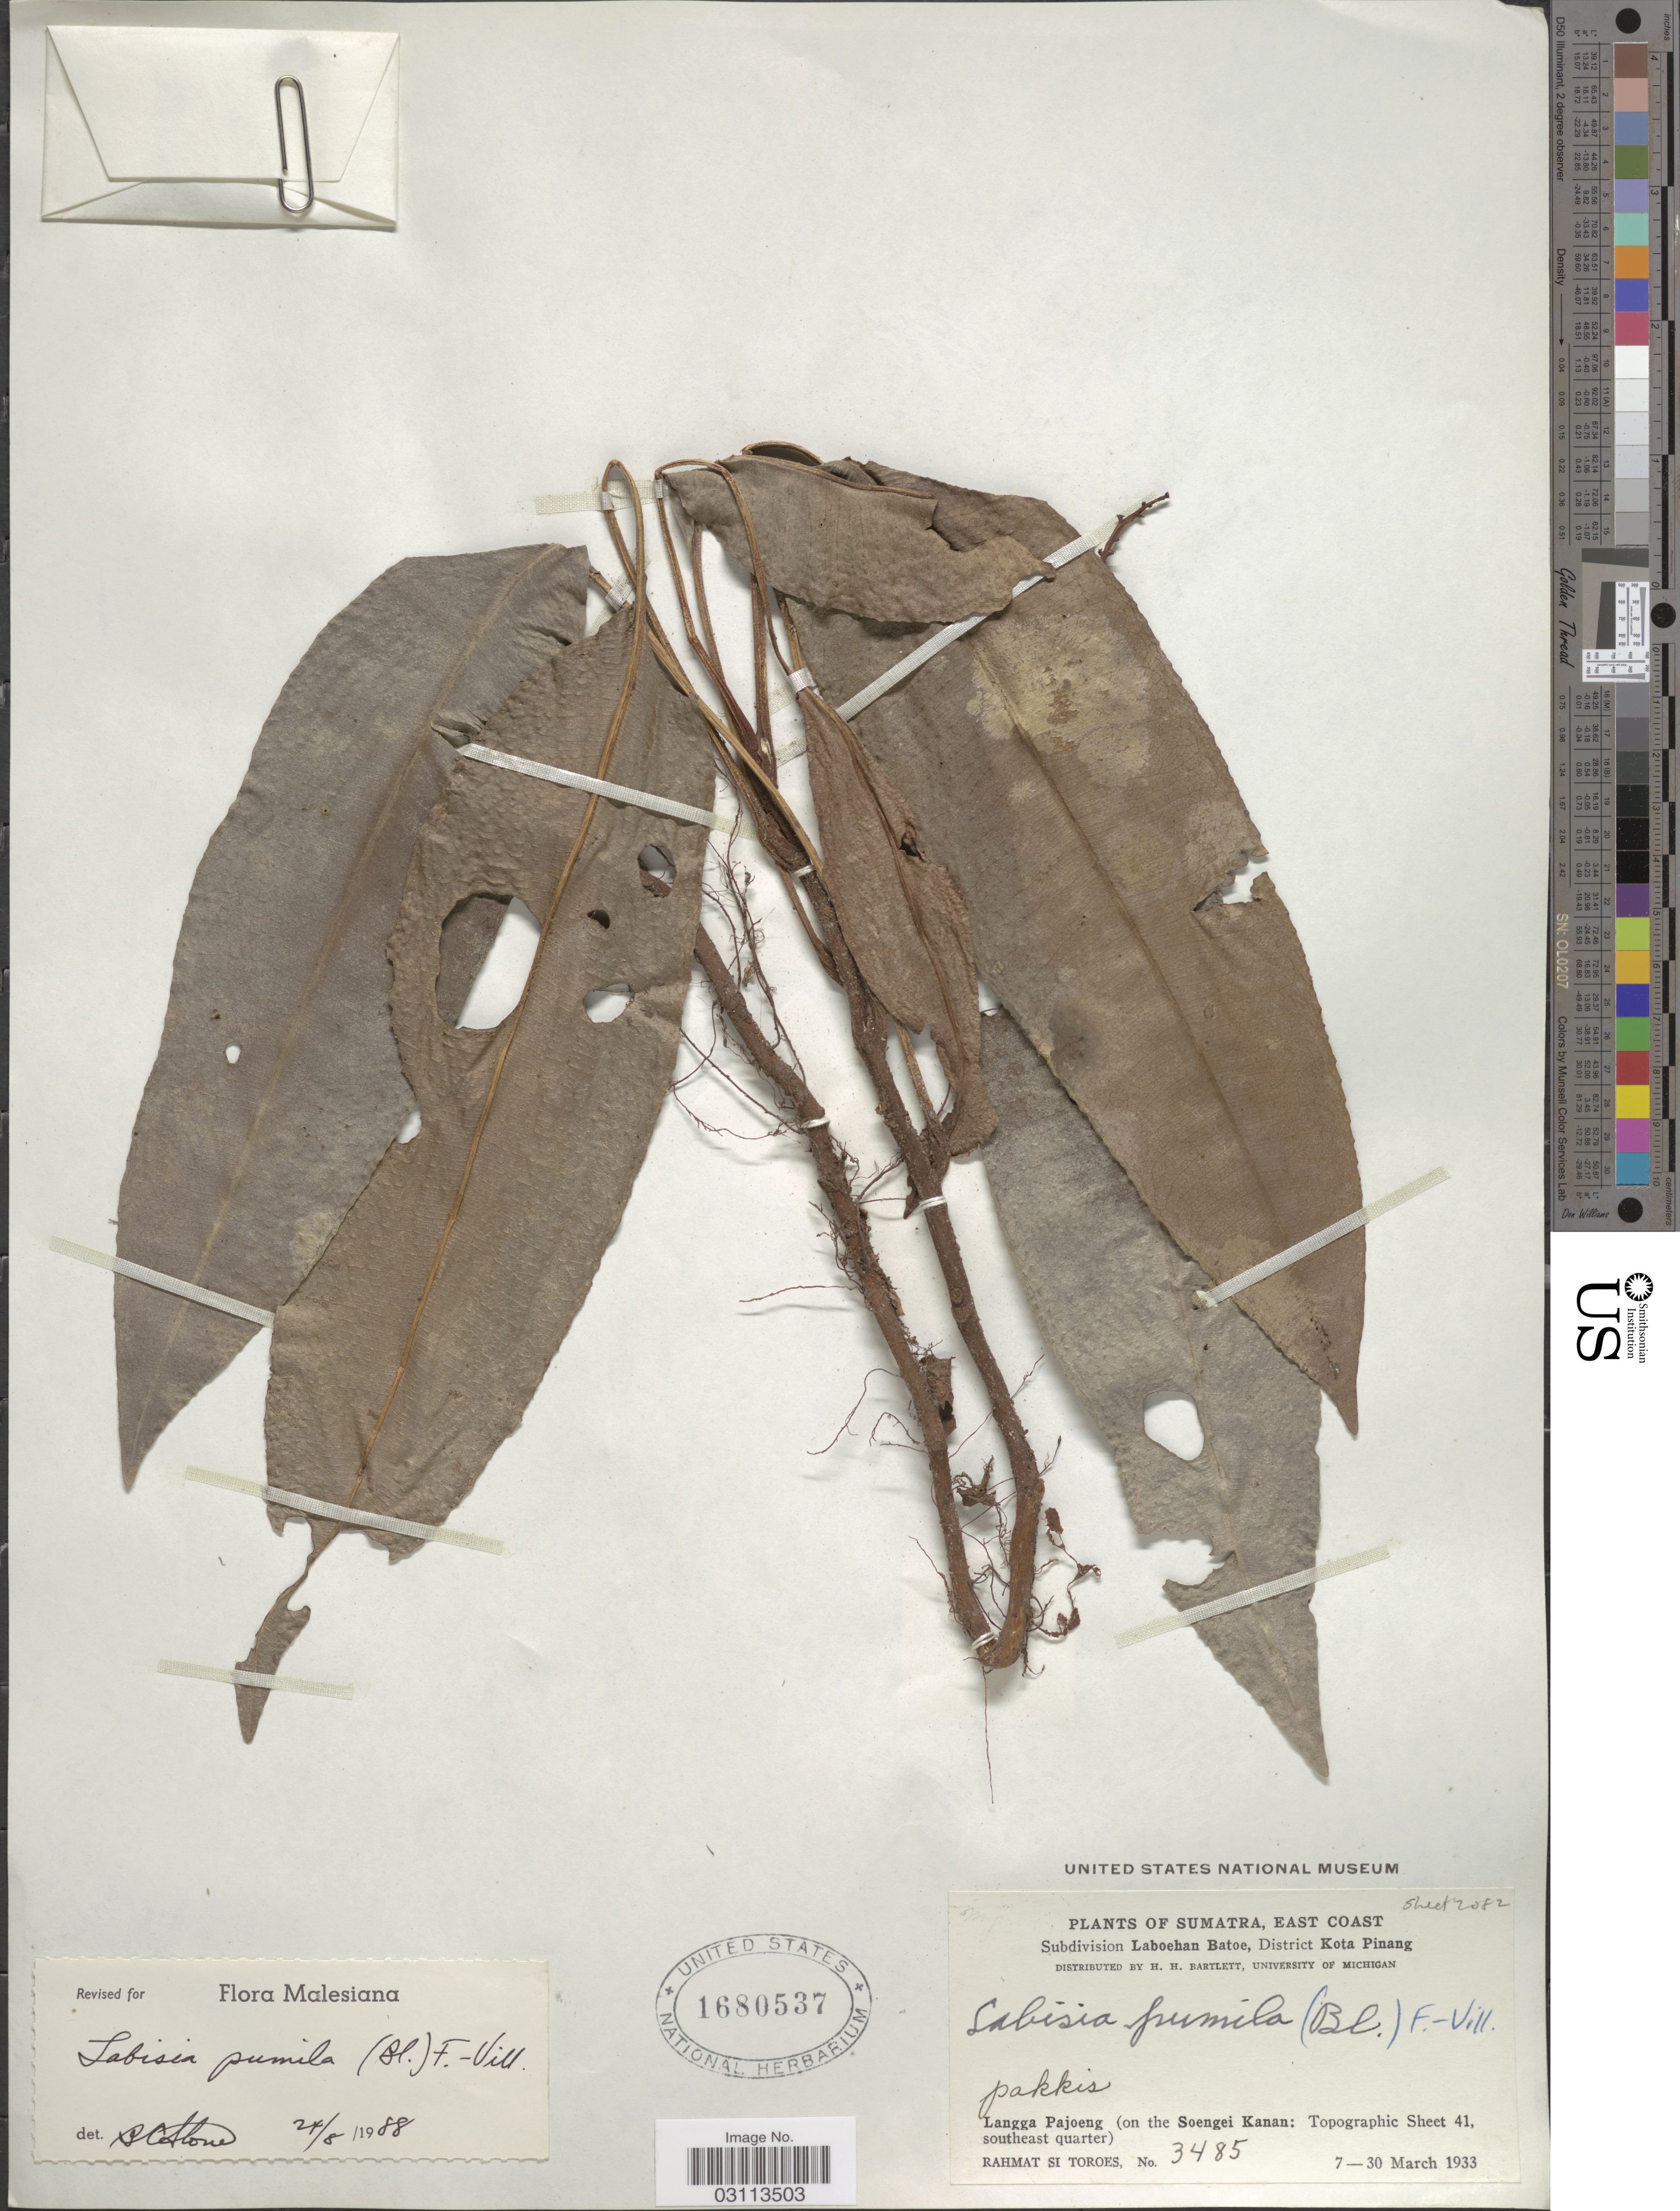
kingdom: Plantae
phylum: Tracheophyta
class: Magnoliopsida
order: Ericales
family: Primulaceae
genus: Labisia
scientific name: Labisia pumila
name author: (Blume) Fern.-Vill.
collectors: Rahmat Si Boeea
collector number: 3485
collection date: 1933-03-07/1933-03-30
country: Indonesia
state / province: Sumatra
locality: East Coast. Subdivision Laboehan Batoe, District Kota Pinang. Langga Pajoeng (on the Soengei Kanan: Topographic Sheet 41, southeast quarter).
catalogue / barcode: US 1680537